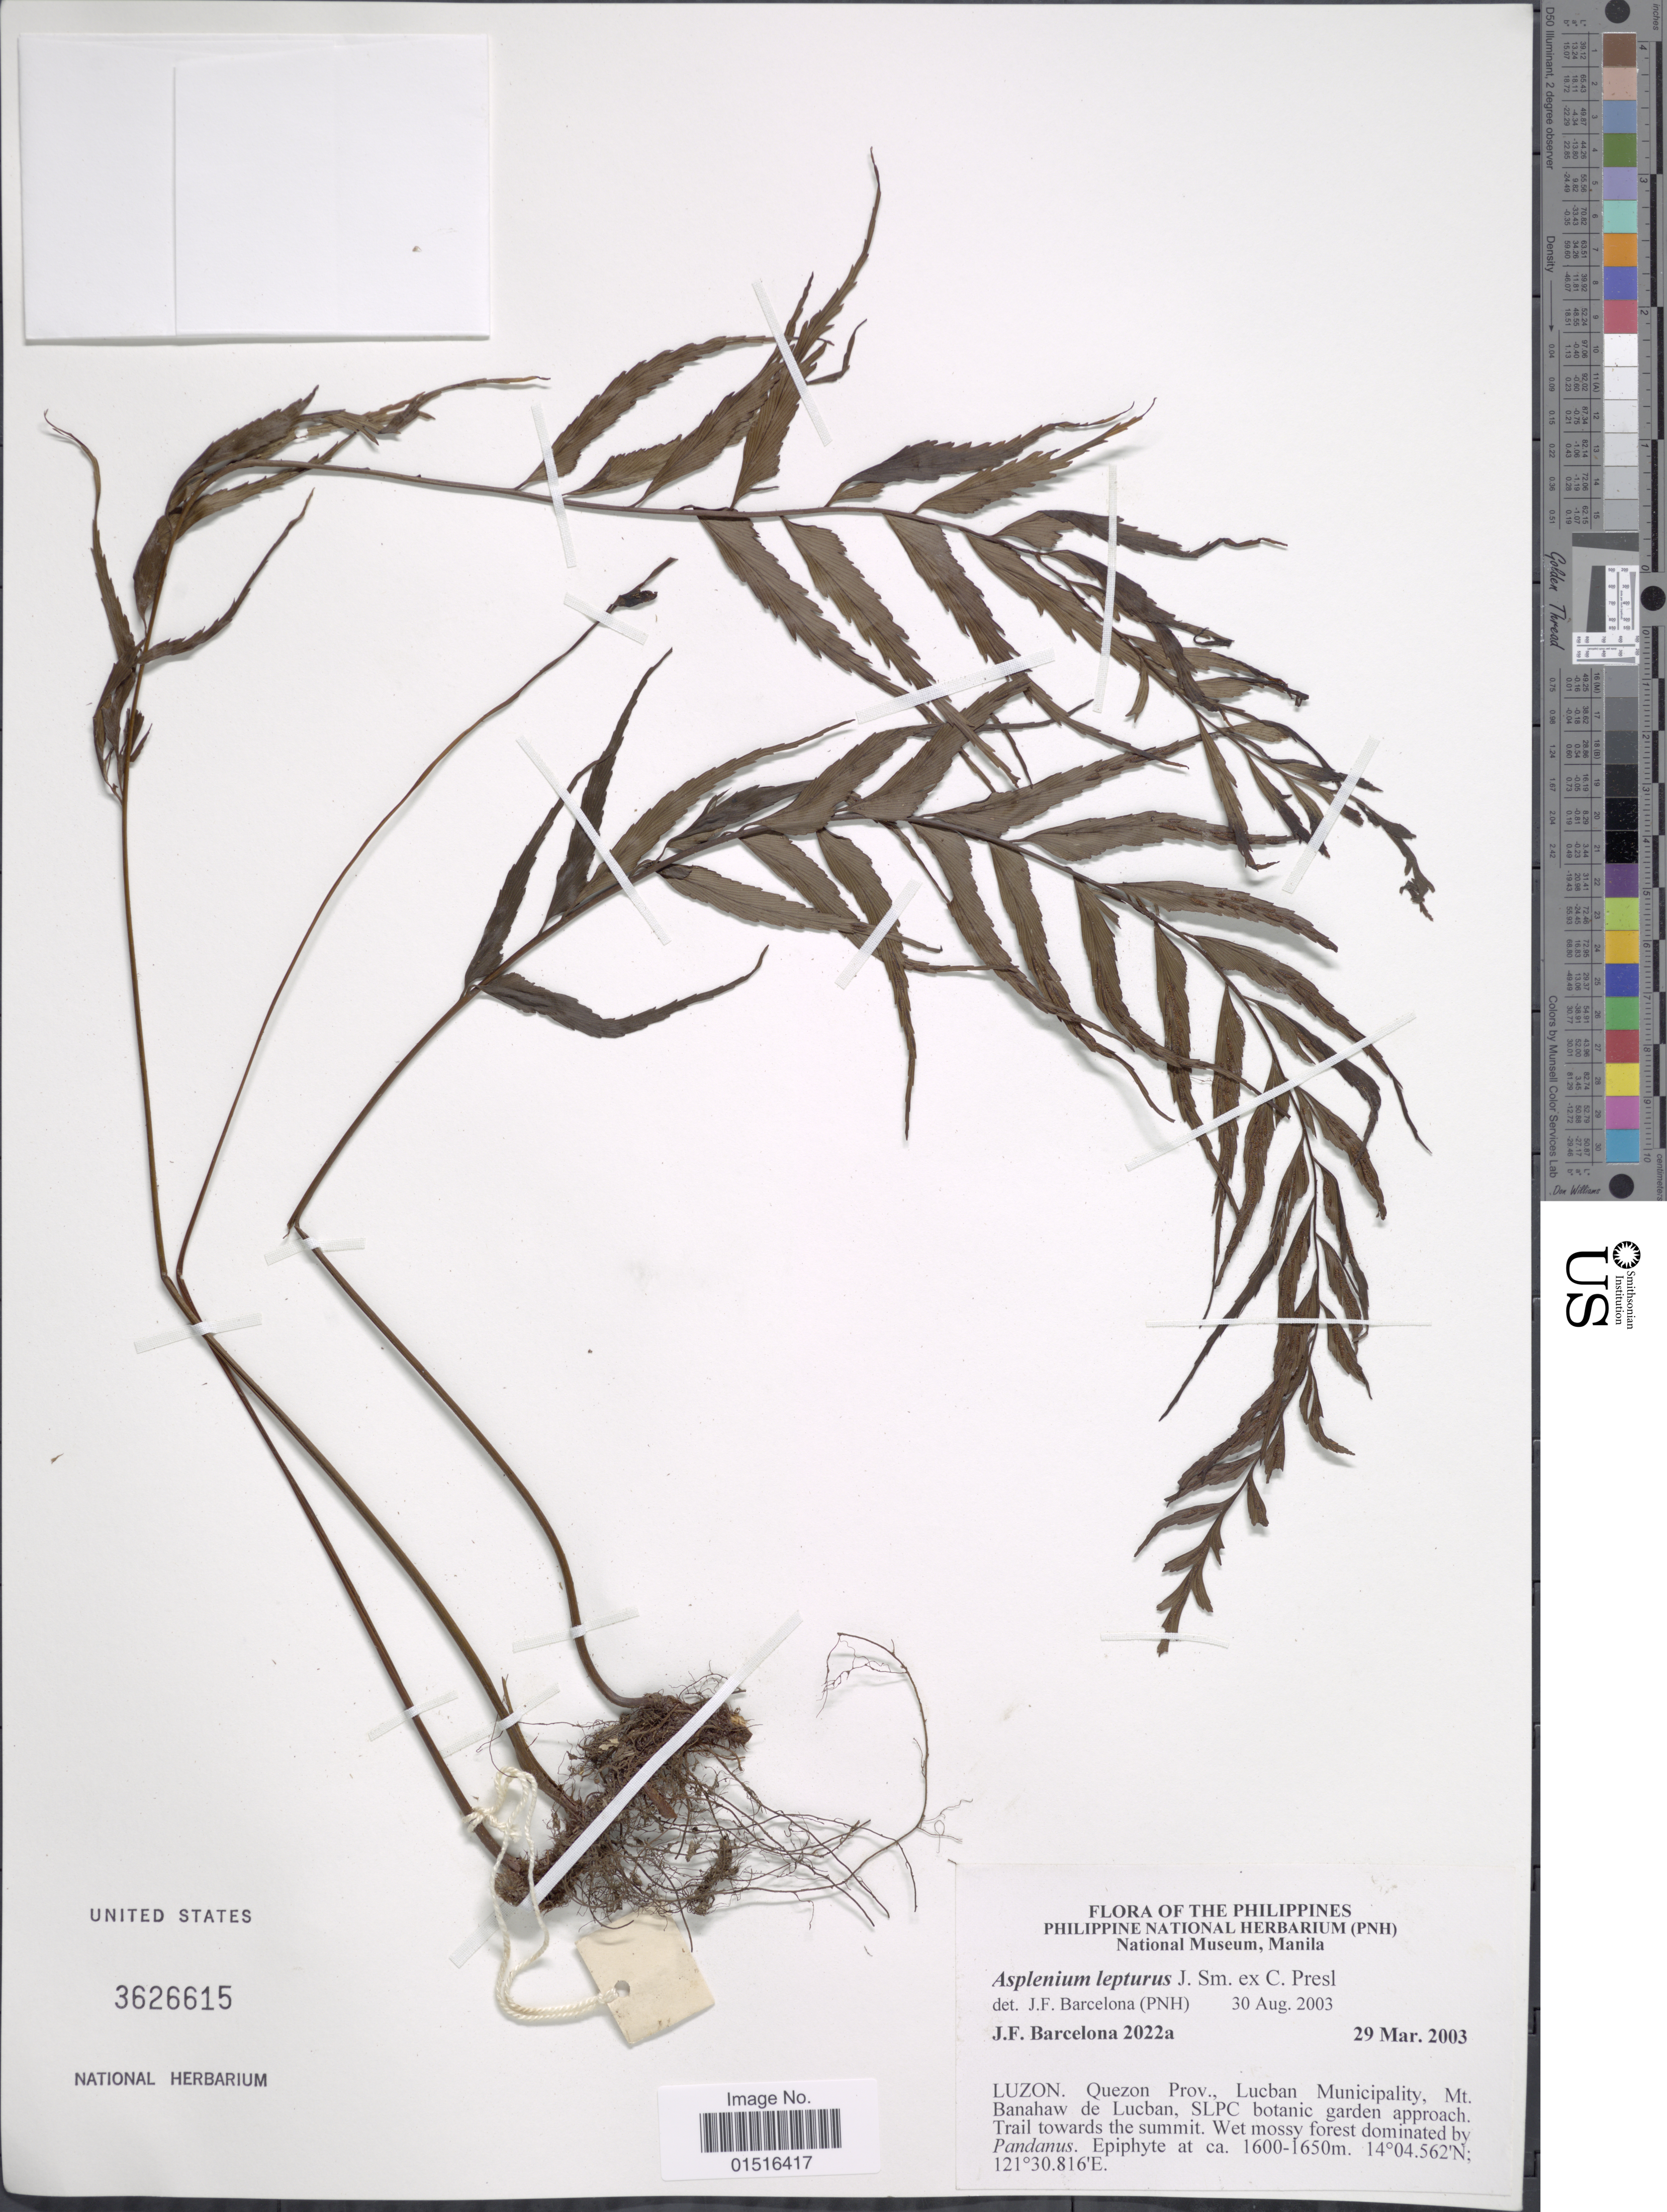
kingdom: Plantae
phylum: Tracheophyta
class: Polypodiopsida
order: Polypodiales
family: Aspleniaceae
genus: Asplenium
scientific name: Asplenium lepturus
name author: J. Sm. ex C. Presl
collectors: J. F. Barcelona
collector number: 2022a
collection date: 2003-03-29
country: Philippines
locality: Luzon, Quezon Prov., Lucban Municipality, Mt. Banahaw de Lucban, SLPC botanic garden approach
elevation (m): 1600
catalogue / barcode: US 3626615